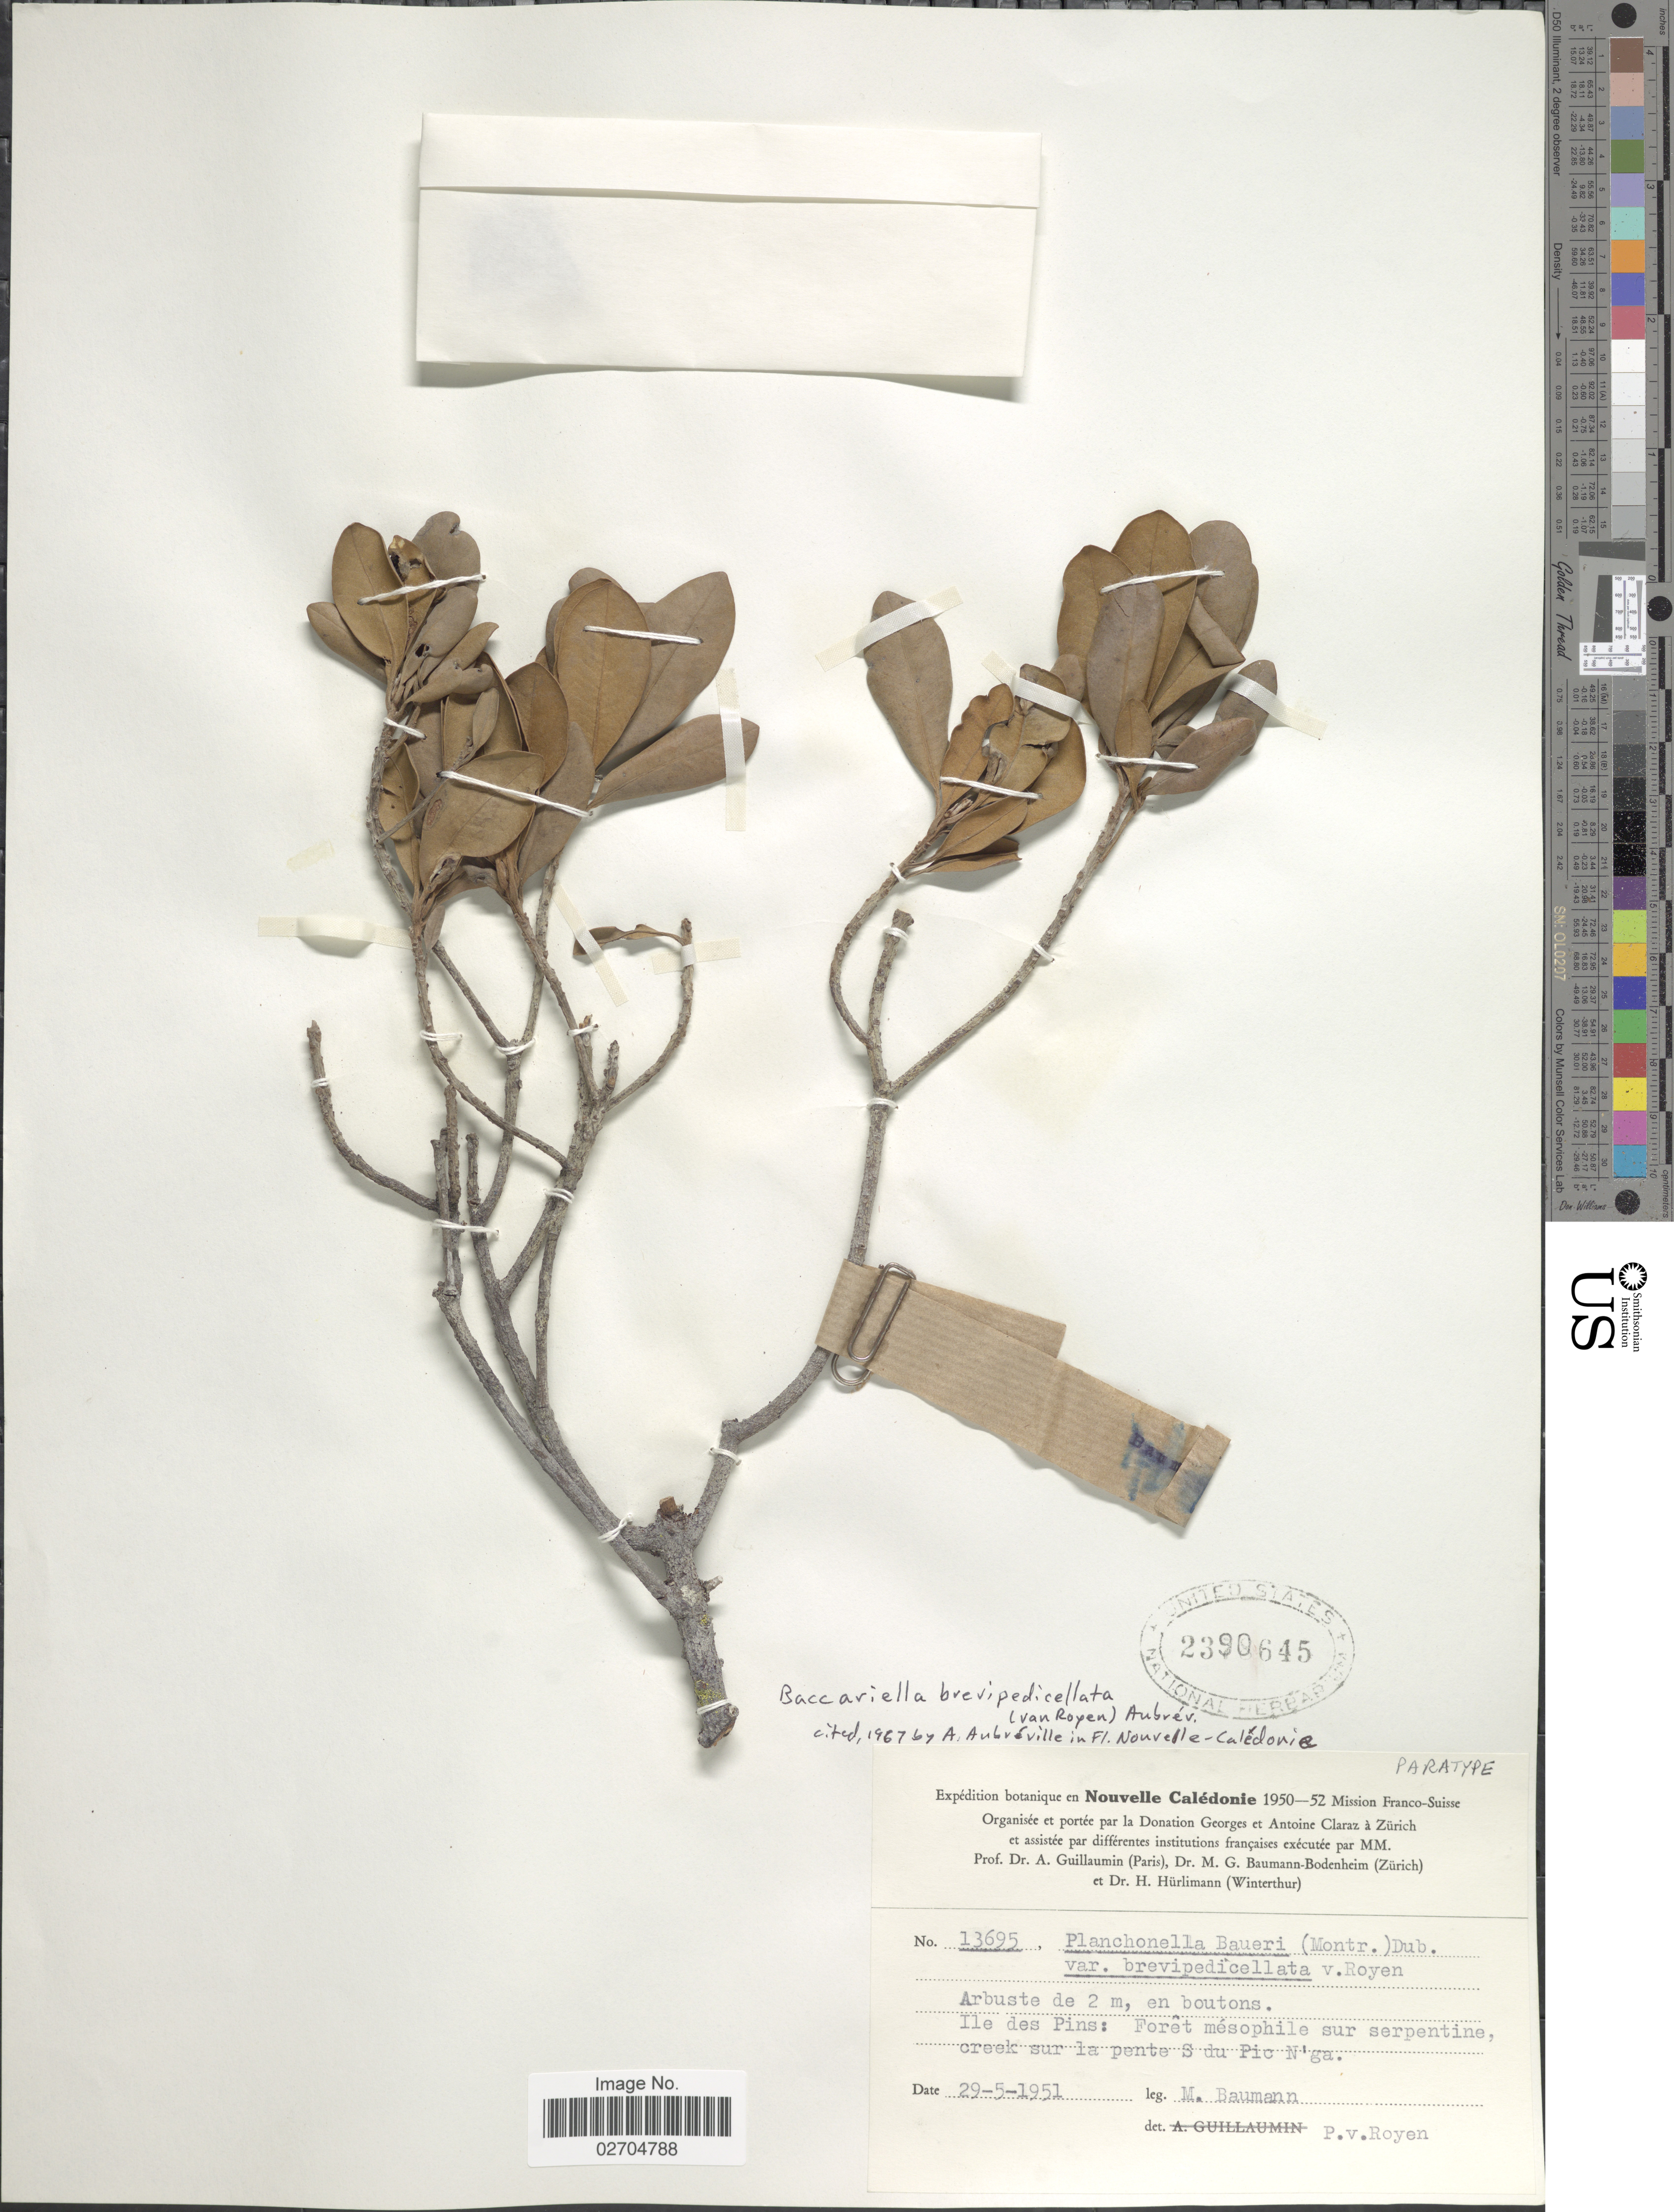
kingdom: Plantae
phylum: Tracheophyta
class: Magnoliopsida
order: Ericales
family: Sapotaceae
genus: Beccariella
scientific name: Beccariella brevipedicellata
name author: (P. Royen) Aubrév.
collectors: M. Baumann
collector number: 13695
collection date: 1951-05-29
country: New Caledonia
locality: Nouvelle Calédonie. Ile des Pins: Forêt mesophile sur serpentine, creek sur la pente S du Pic N'ga.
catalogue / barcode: US 2390645